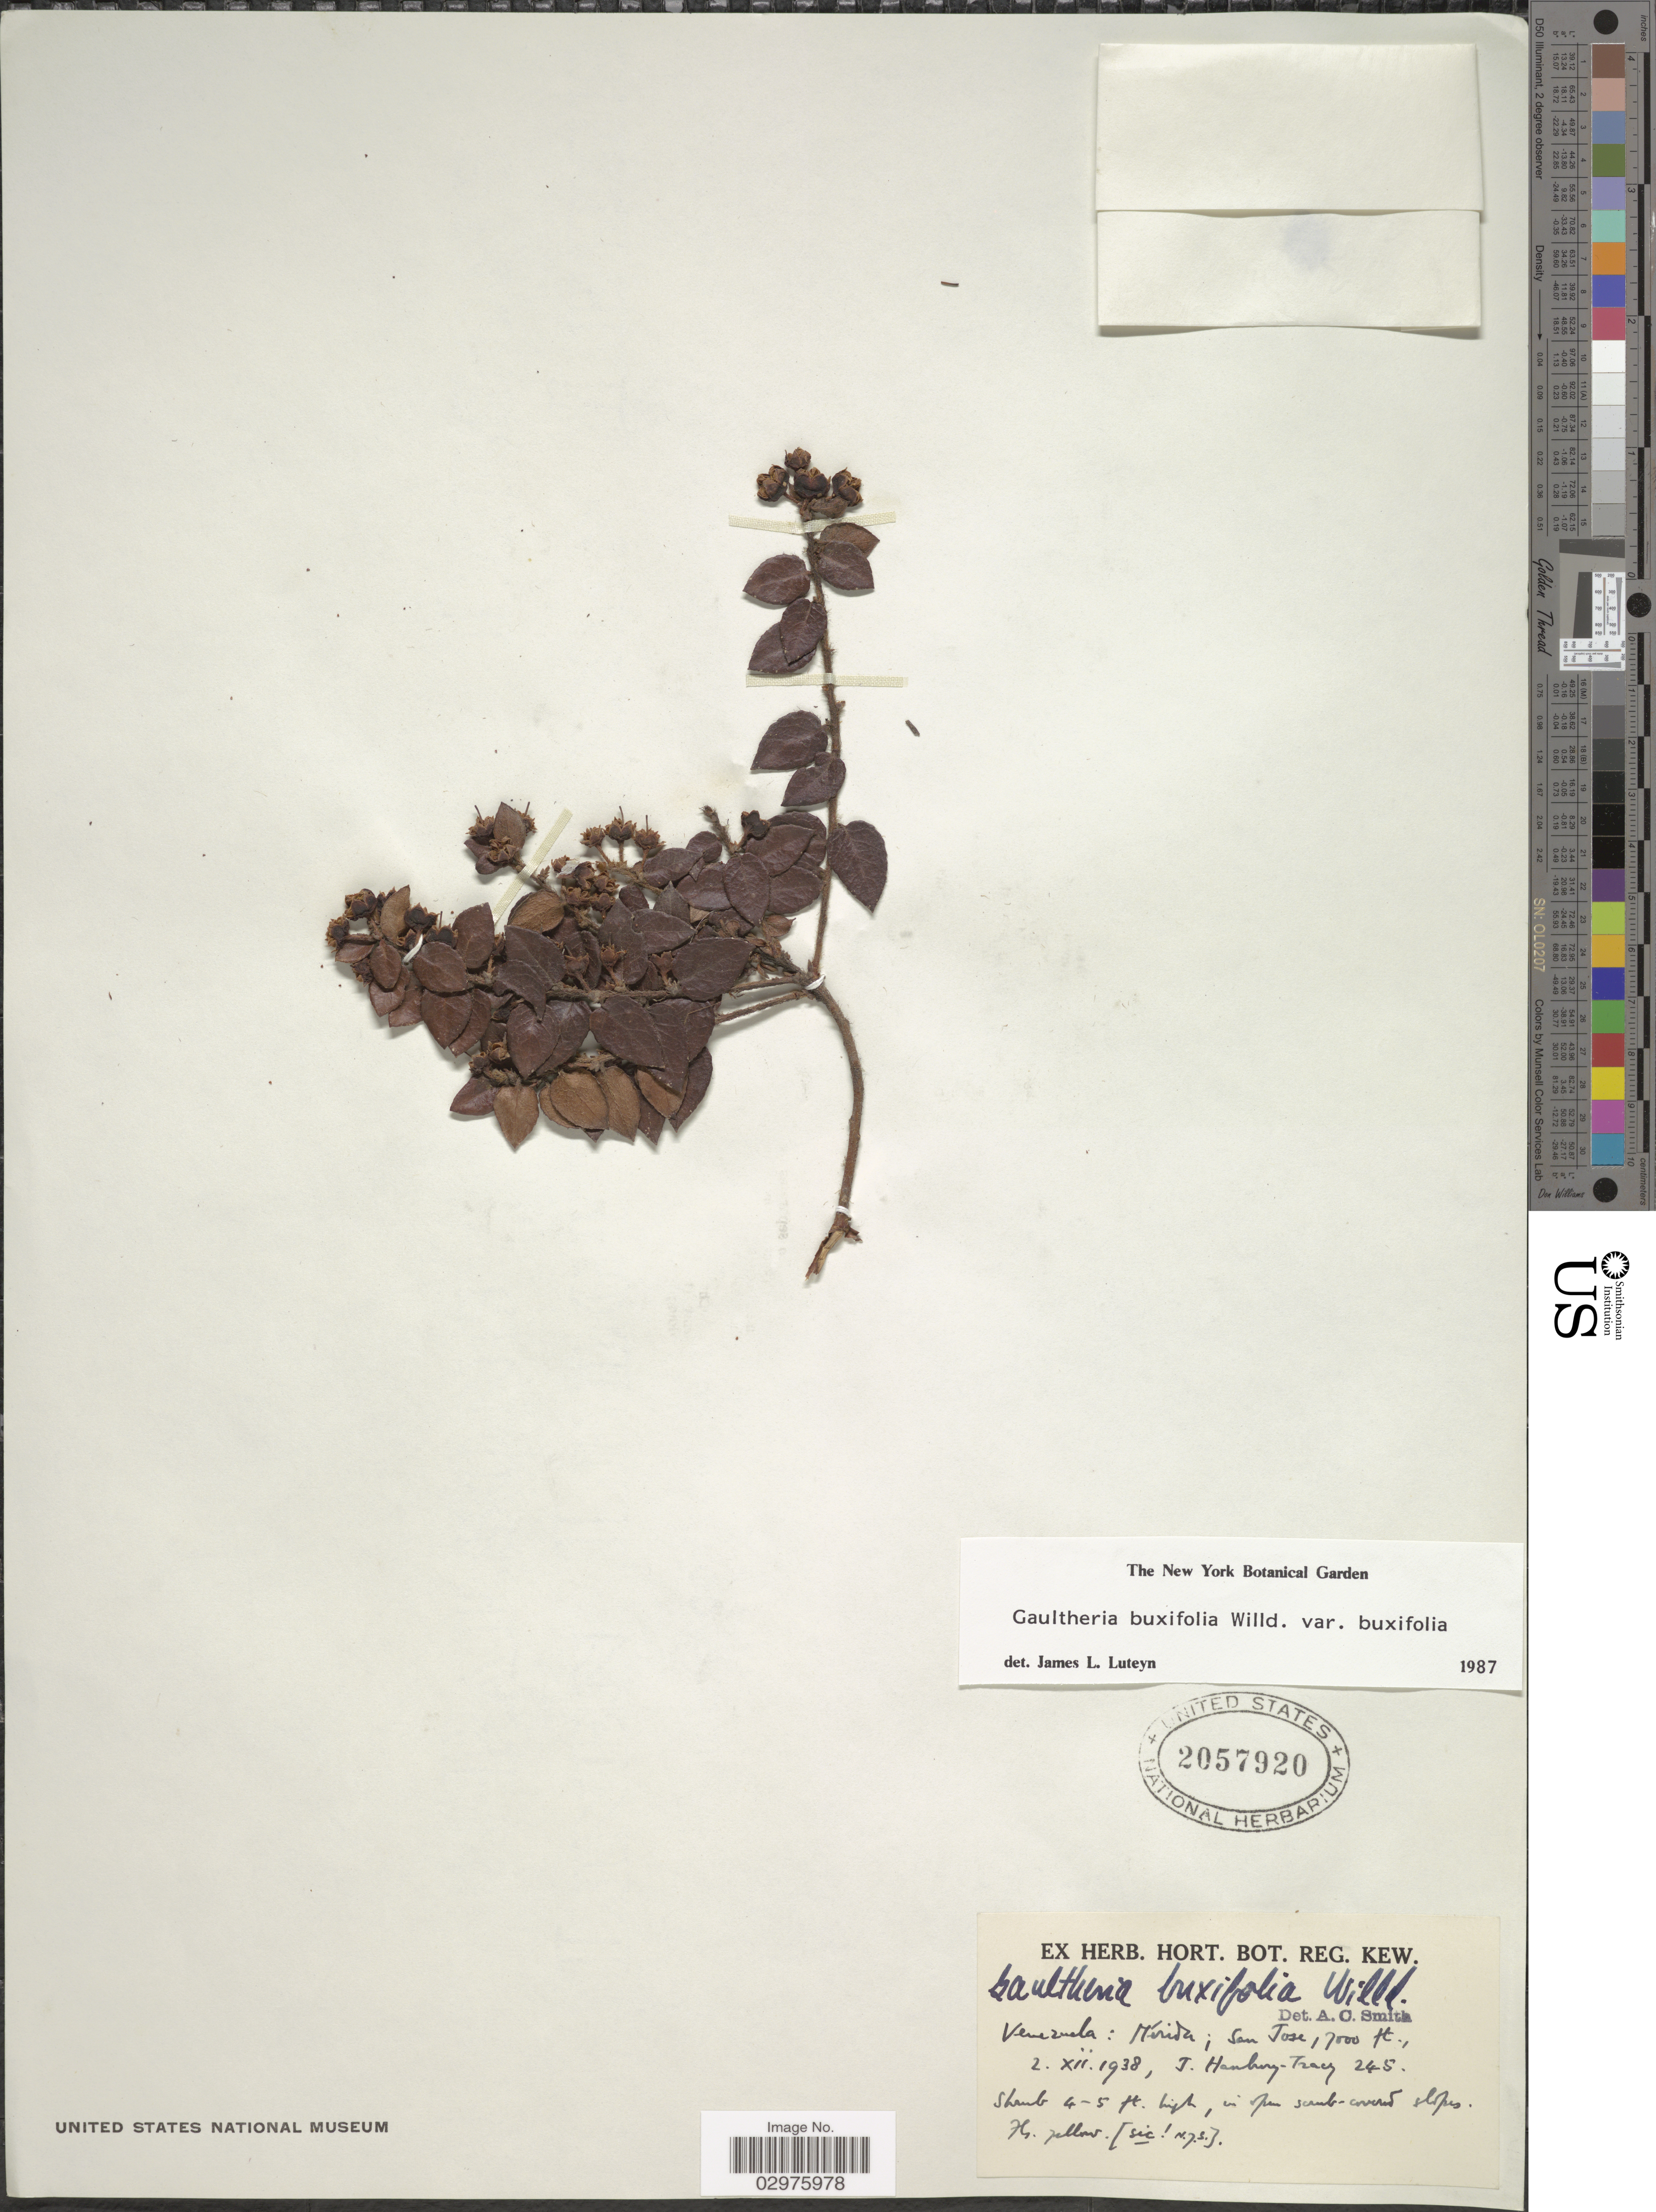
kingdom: Plantae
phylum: Tracheophyta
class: Magnoliopsida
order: Ericales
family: Ericaceae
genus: Gaultheria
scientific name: Gaultheria buxifolia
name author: Willd.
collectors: J. Hanbury-Tracy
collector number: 245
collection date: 1938-12-02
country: Venezuela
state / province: Mérida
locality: Mérida; San Jose.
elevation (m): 2134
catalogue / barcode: US 2057920